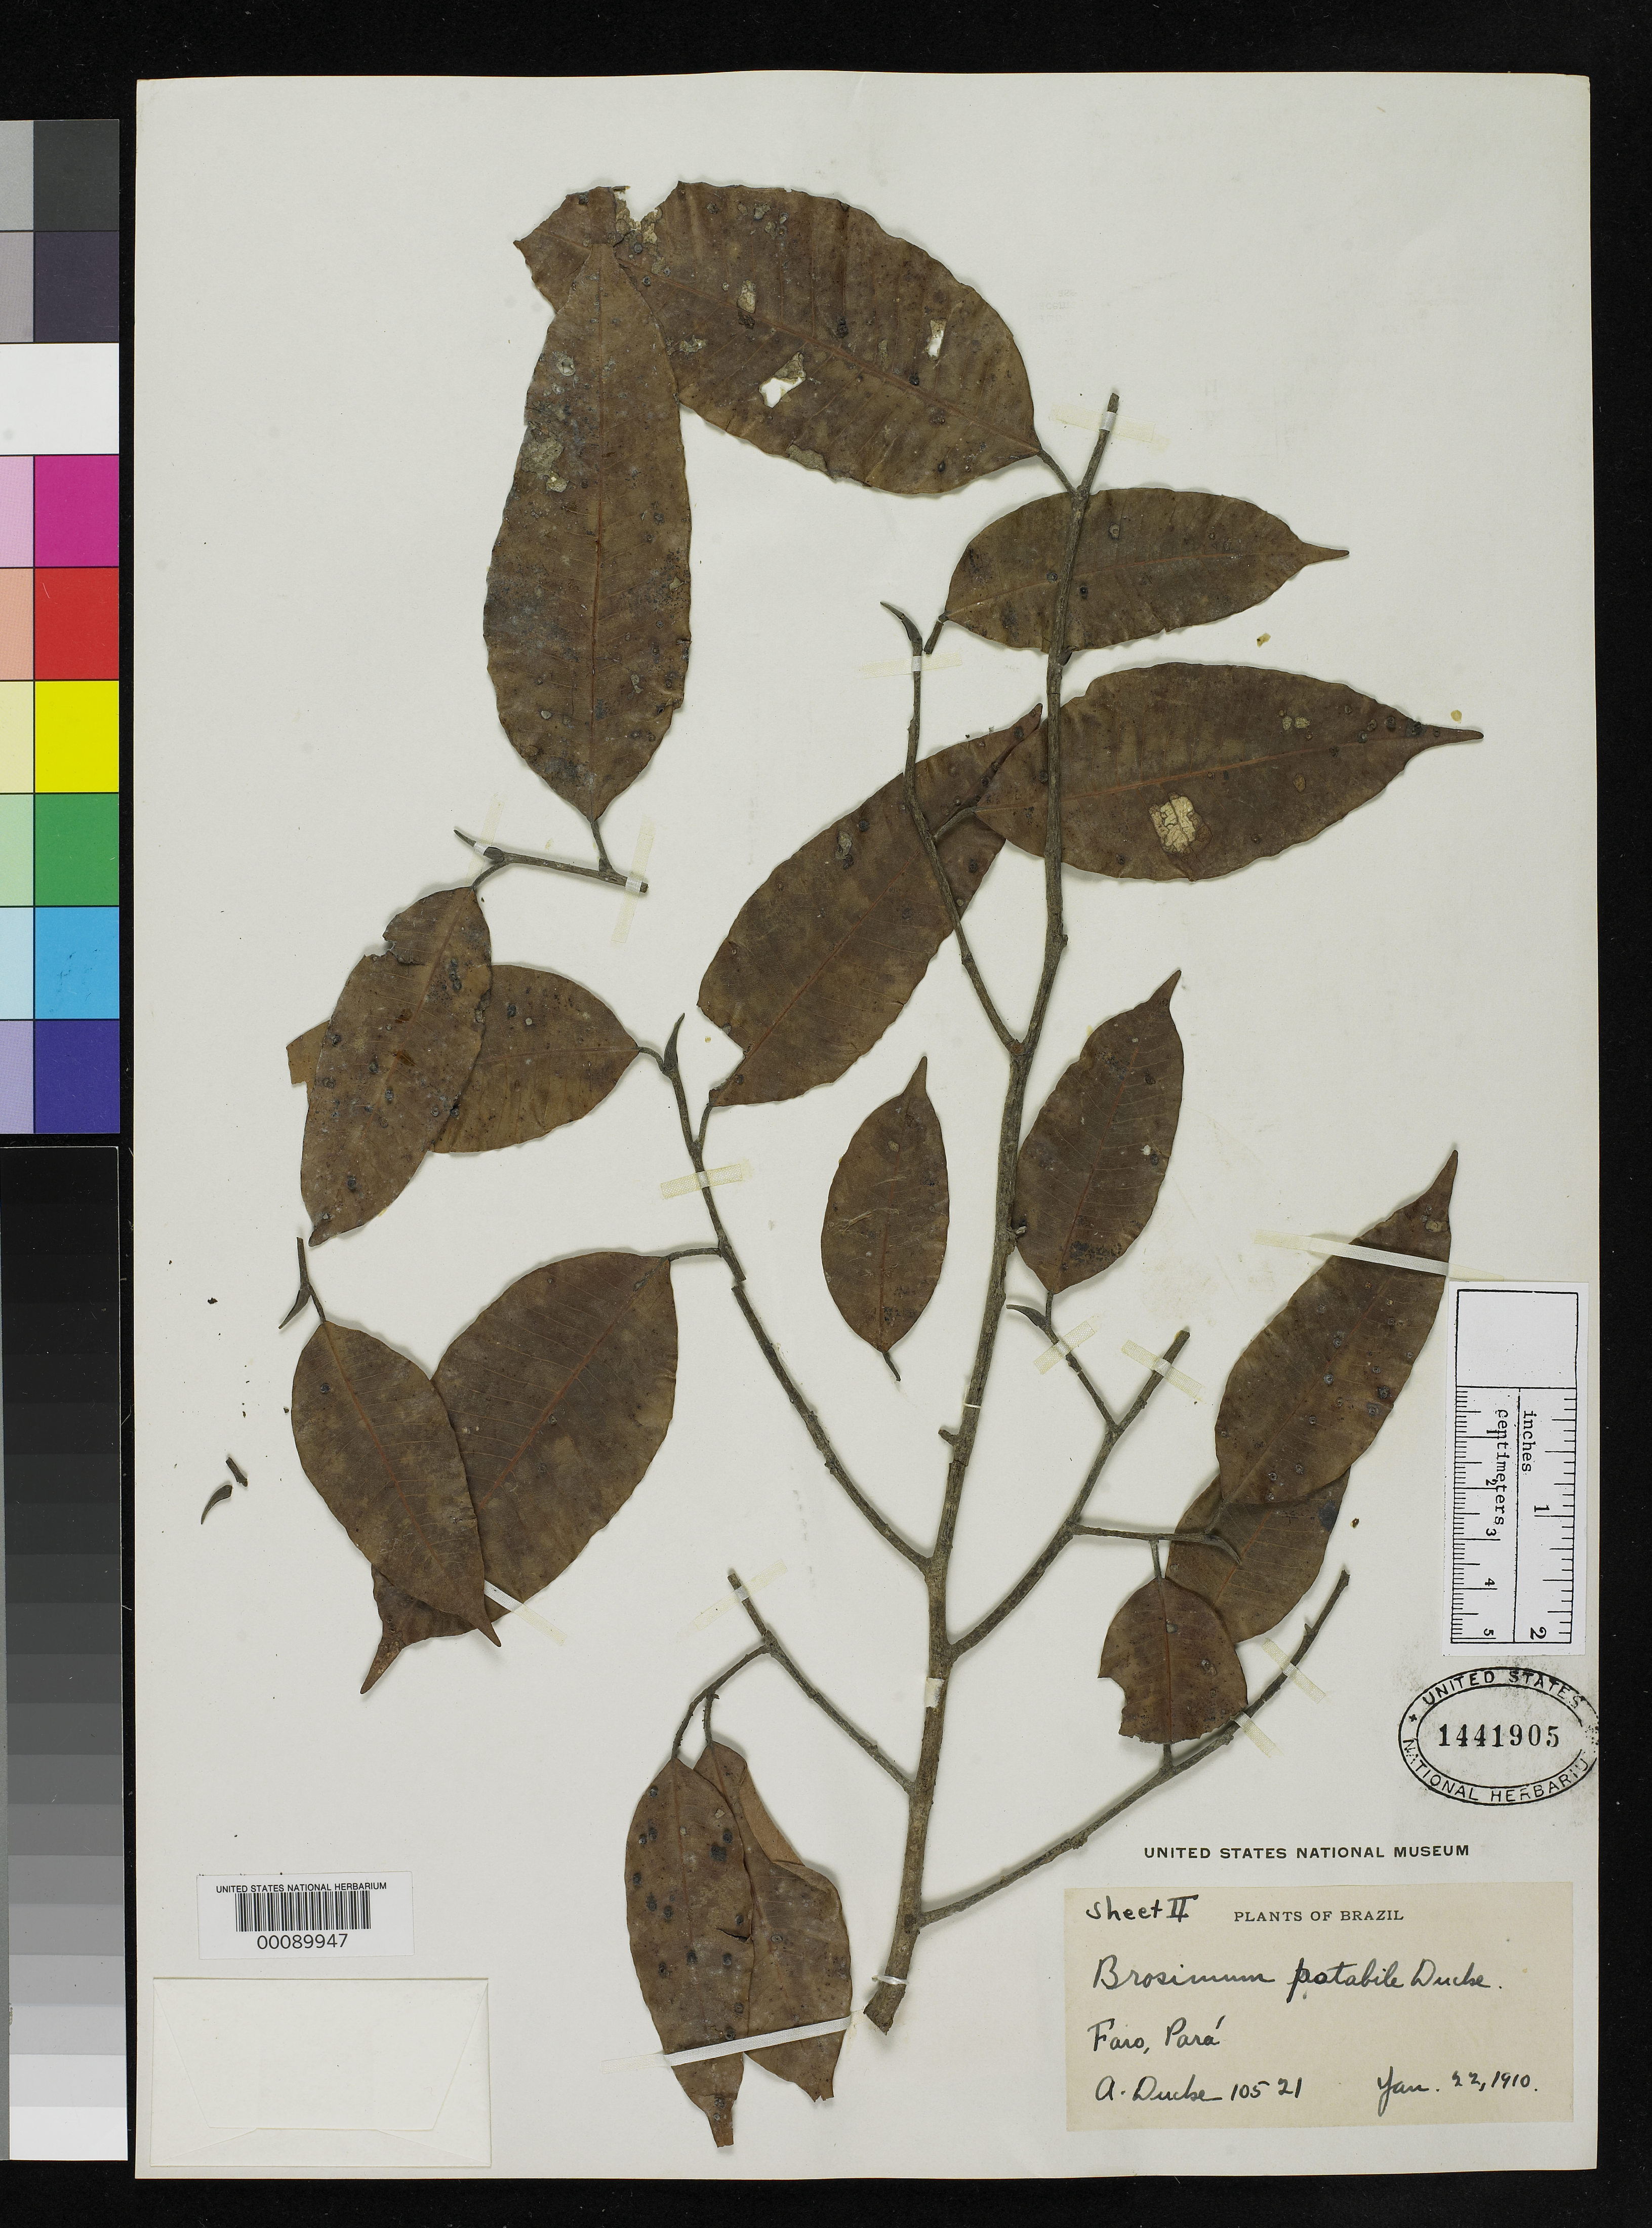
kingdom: Plantae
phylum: Tracheophyta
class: Magnoliopsida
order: Rosales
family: Moraceae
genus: Brosimum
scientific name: Brosimum potabile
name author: Ducke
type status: Isolectotype; Isosyntype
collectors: A. Ducke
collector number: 10521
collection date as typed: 22 Jan 1910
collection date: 1910-01-22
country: Brazil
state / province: Pará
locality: Faro.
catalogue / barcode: US 1441905